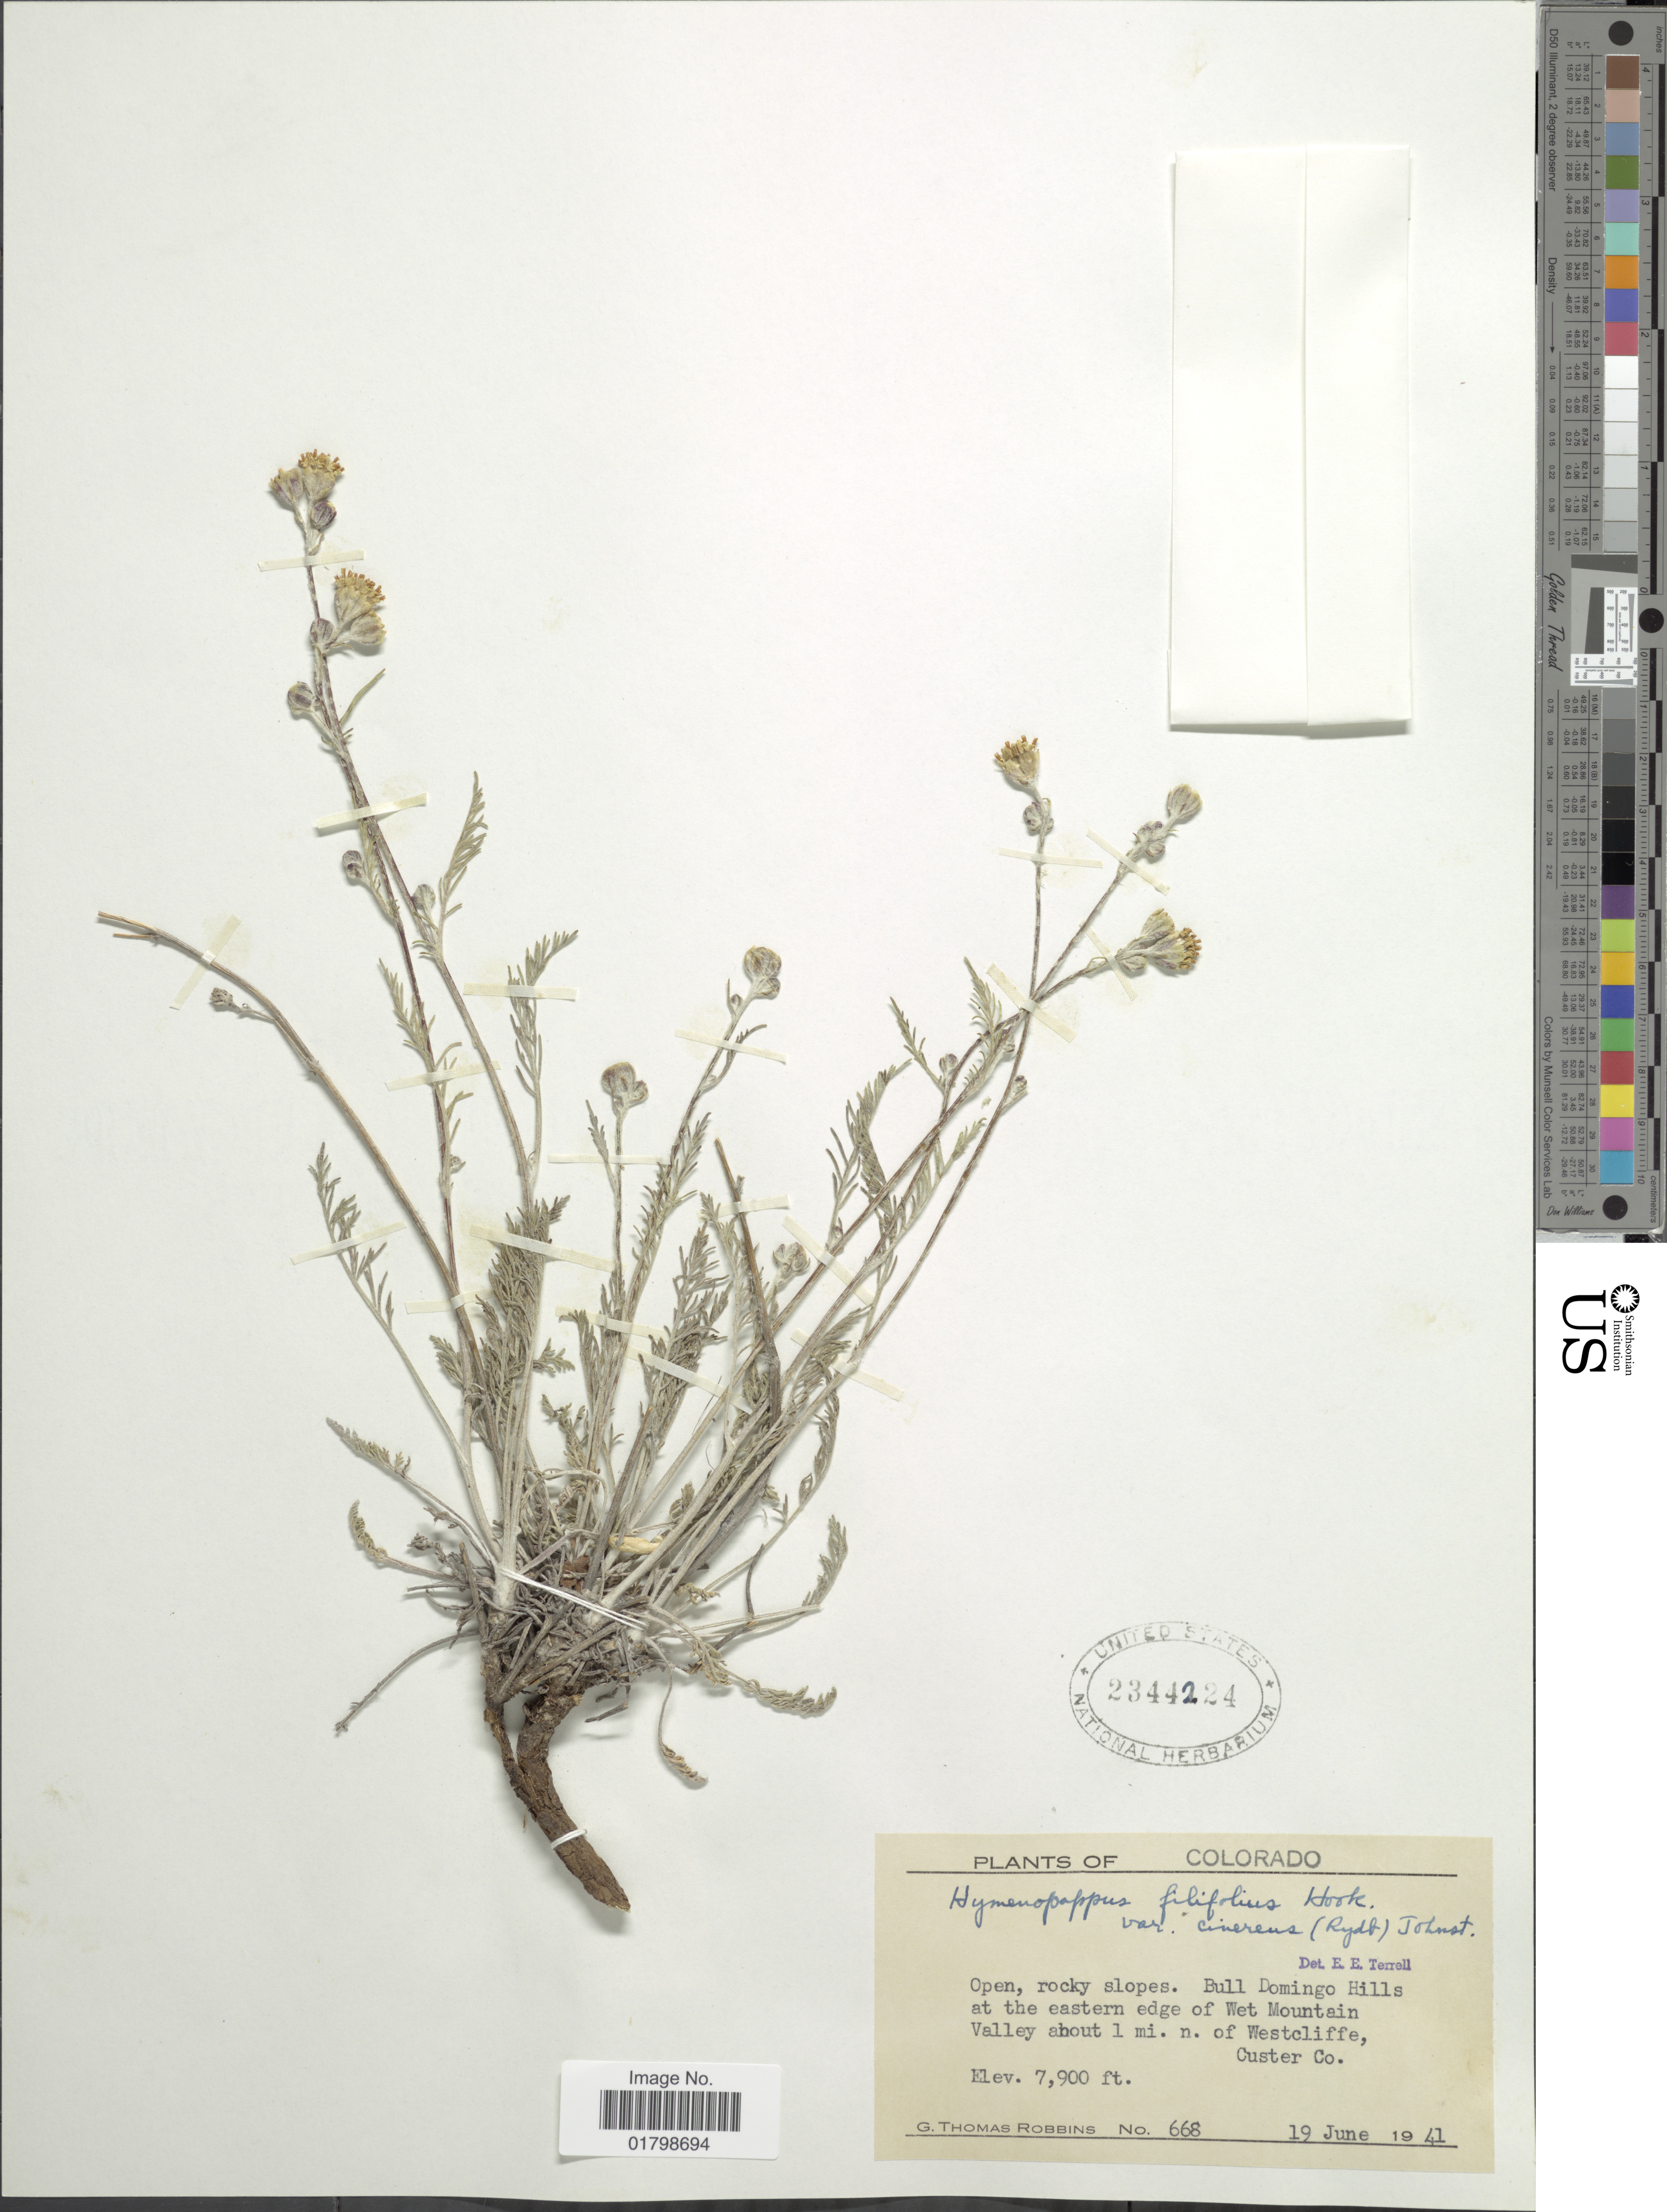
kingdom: Plantae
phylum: Tracheophyta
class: Magnoliopsida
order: Asterales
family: Asteraceae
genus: Hymenopappus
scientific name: Hymenopappus filifolius var. cinereus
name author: (Rydb.) I.M. Johnst.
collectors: G. T. Robbins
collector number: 668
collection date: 1941-06-19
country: United States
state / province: Colorado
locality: Bull Domingo Hills at the eastern edge of Wet Mountains Valley about 1 mi. n. of Westcliffe, Custer Co.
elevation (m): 2408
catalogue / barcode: US 2344224